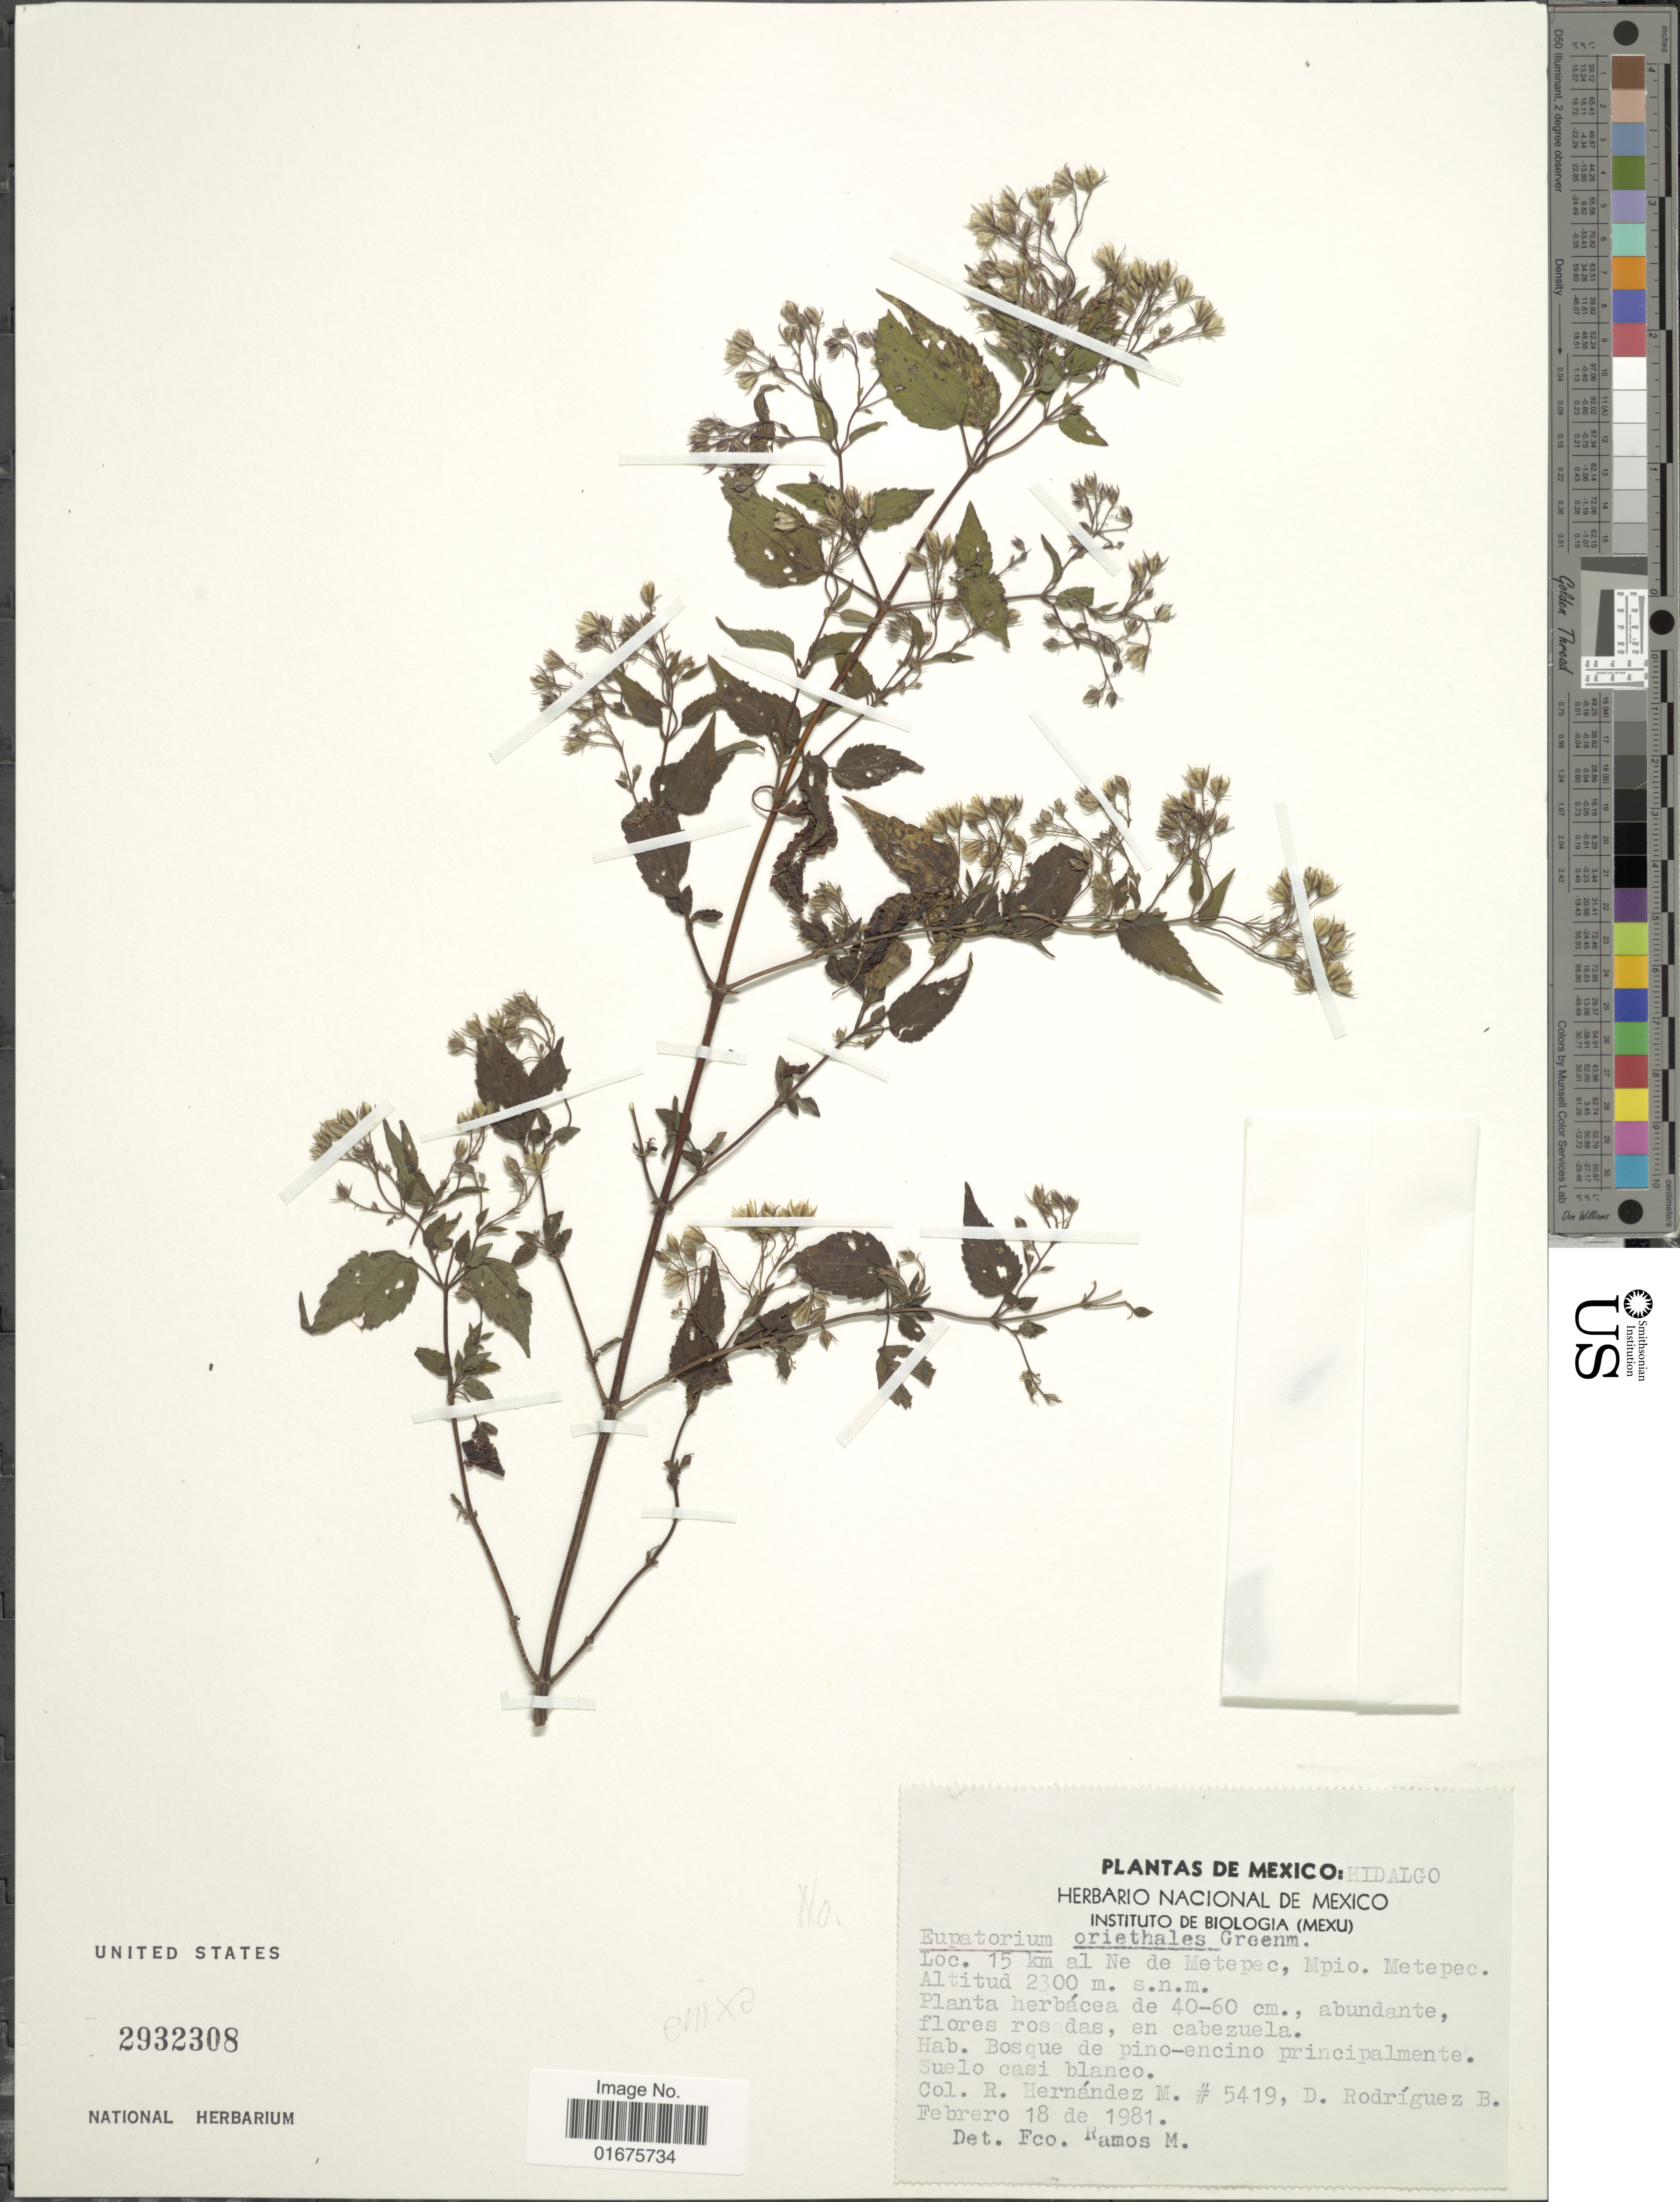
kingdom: Plantae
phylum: Tracheophyta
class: Magnoliopsida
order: Asterales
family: Asteraceae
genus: Ageratina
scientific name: Ageratina enixa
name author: (B.L. Rob.) R.M. King & H. Rob.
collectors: R. Hernández M. & D. Rodríguez B.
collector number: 5419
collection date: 1981-02-18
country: Mexico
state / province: Hidalgo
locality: Loc. 15 km al Ne de Metepec. Mpio. Metepec.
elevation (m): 2300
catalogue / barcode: US 2932308